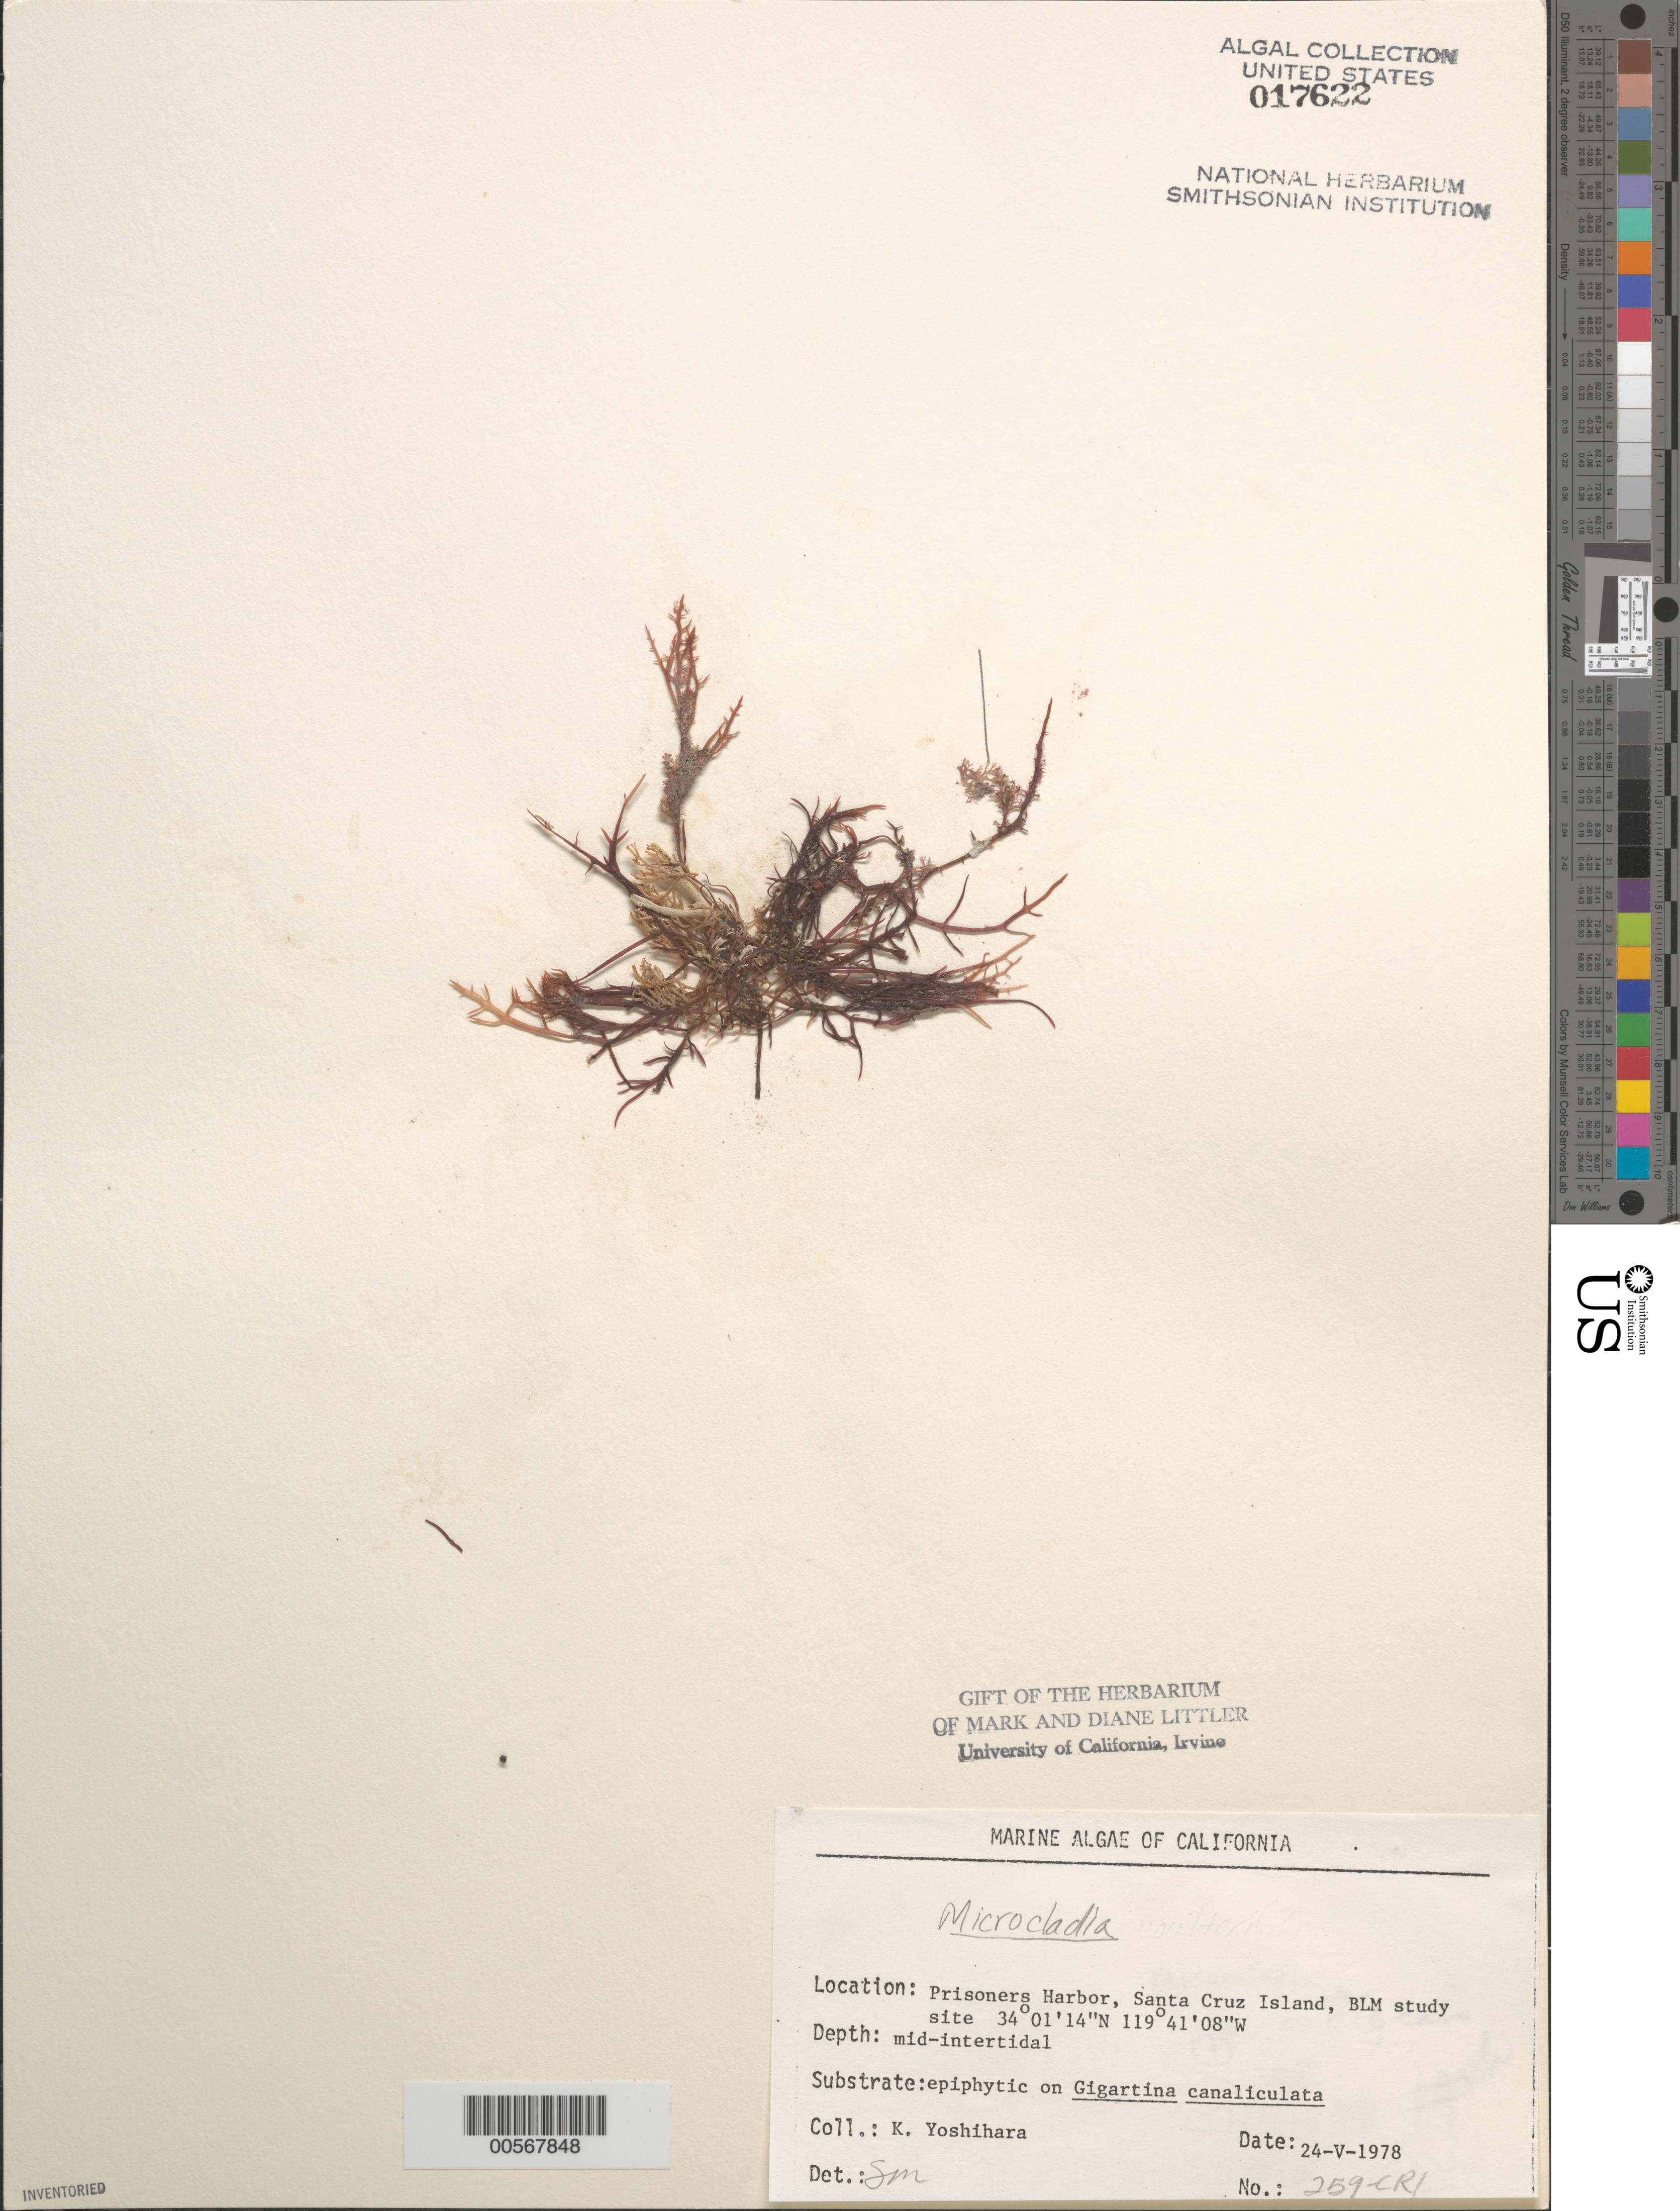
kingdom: Plantae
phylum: Rhodophyta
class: Florideophyceae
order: Ceramiales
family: Ceramiaceae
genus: Microcladia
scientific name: Microcladia sp.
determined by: Murray, S. N.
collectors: K. Yoshihara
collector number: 259-cri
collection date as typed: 24 May 1978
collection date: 1978-05-24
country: United States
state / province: California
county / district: Santa Barbara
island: Santa Cruz Island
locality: Prisoners Harbor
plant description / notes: BLM-SOCALBIGHT Rocky Intertidal Survey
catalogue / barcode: US 17622